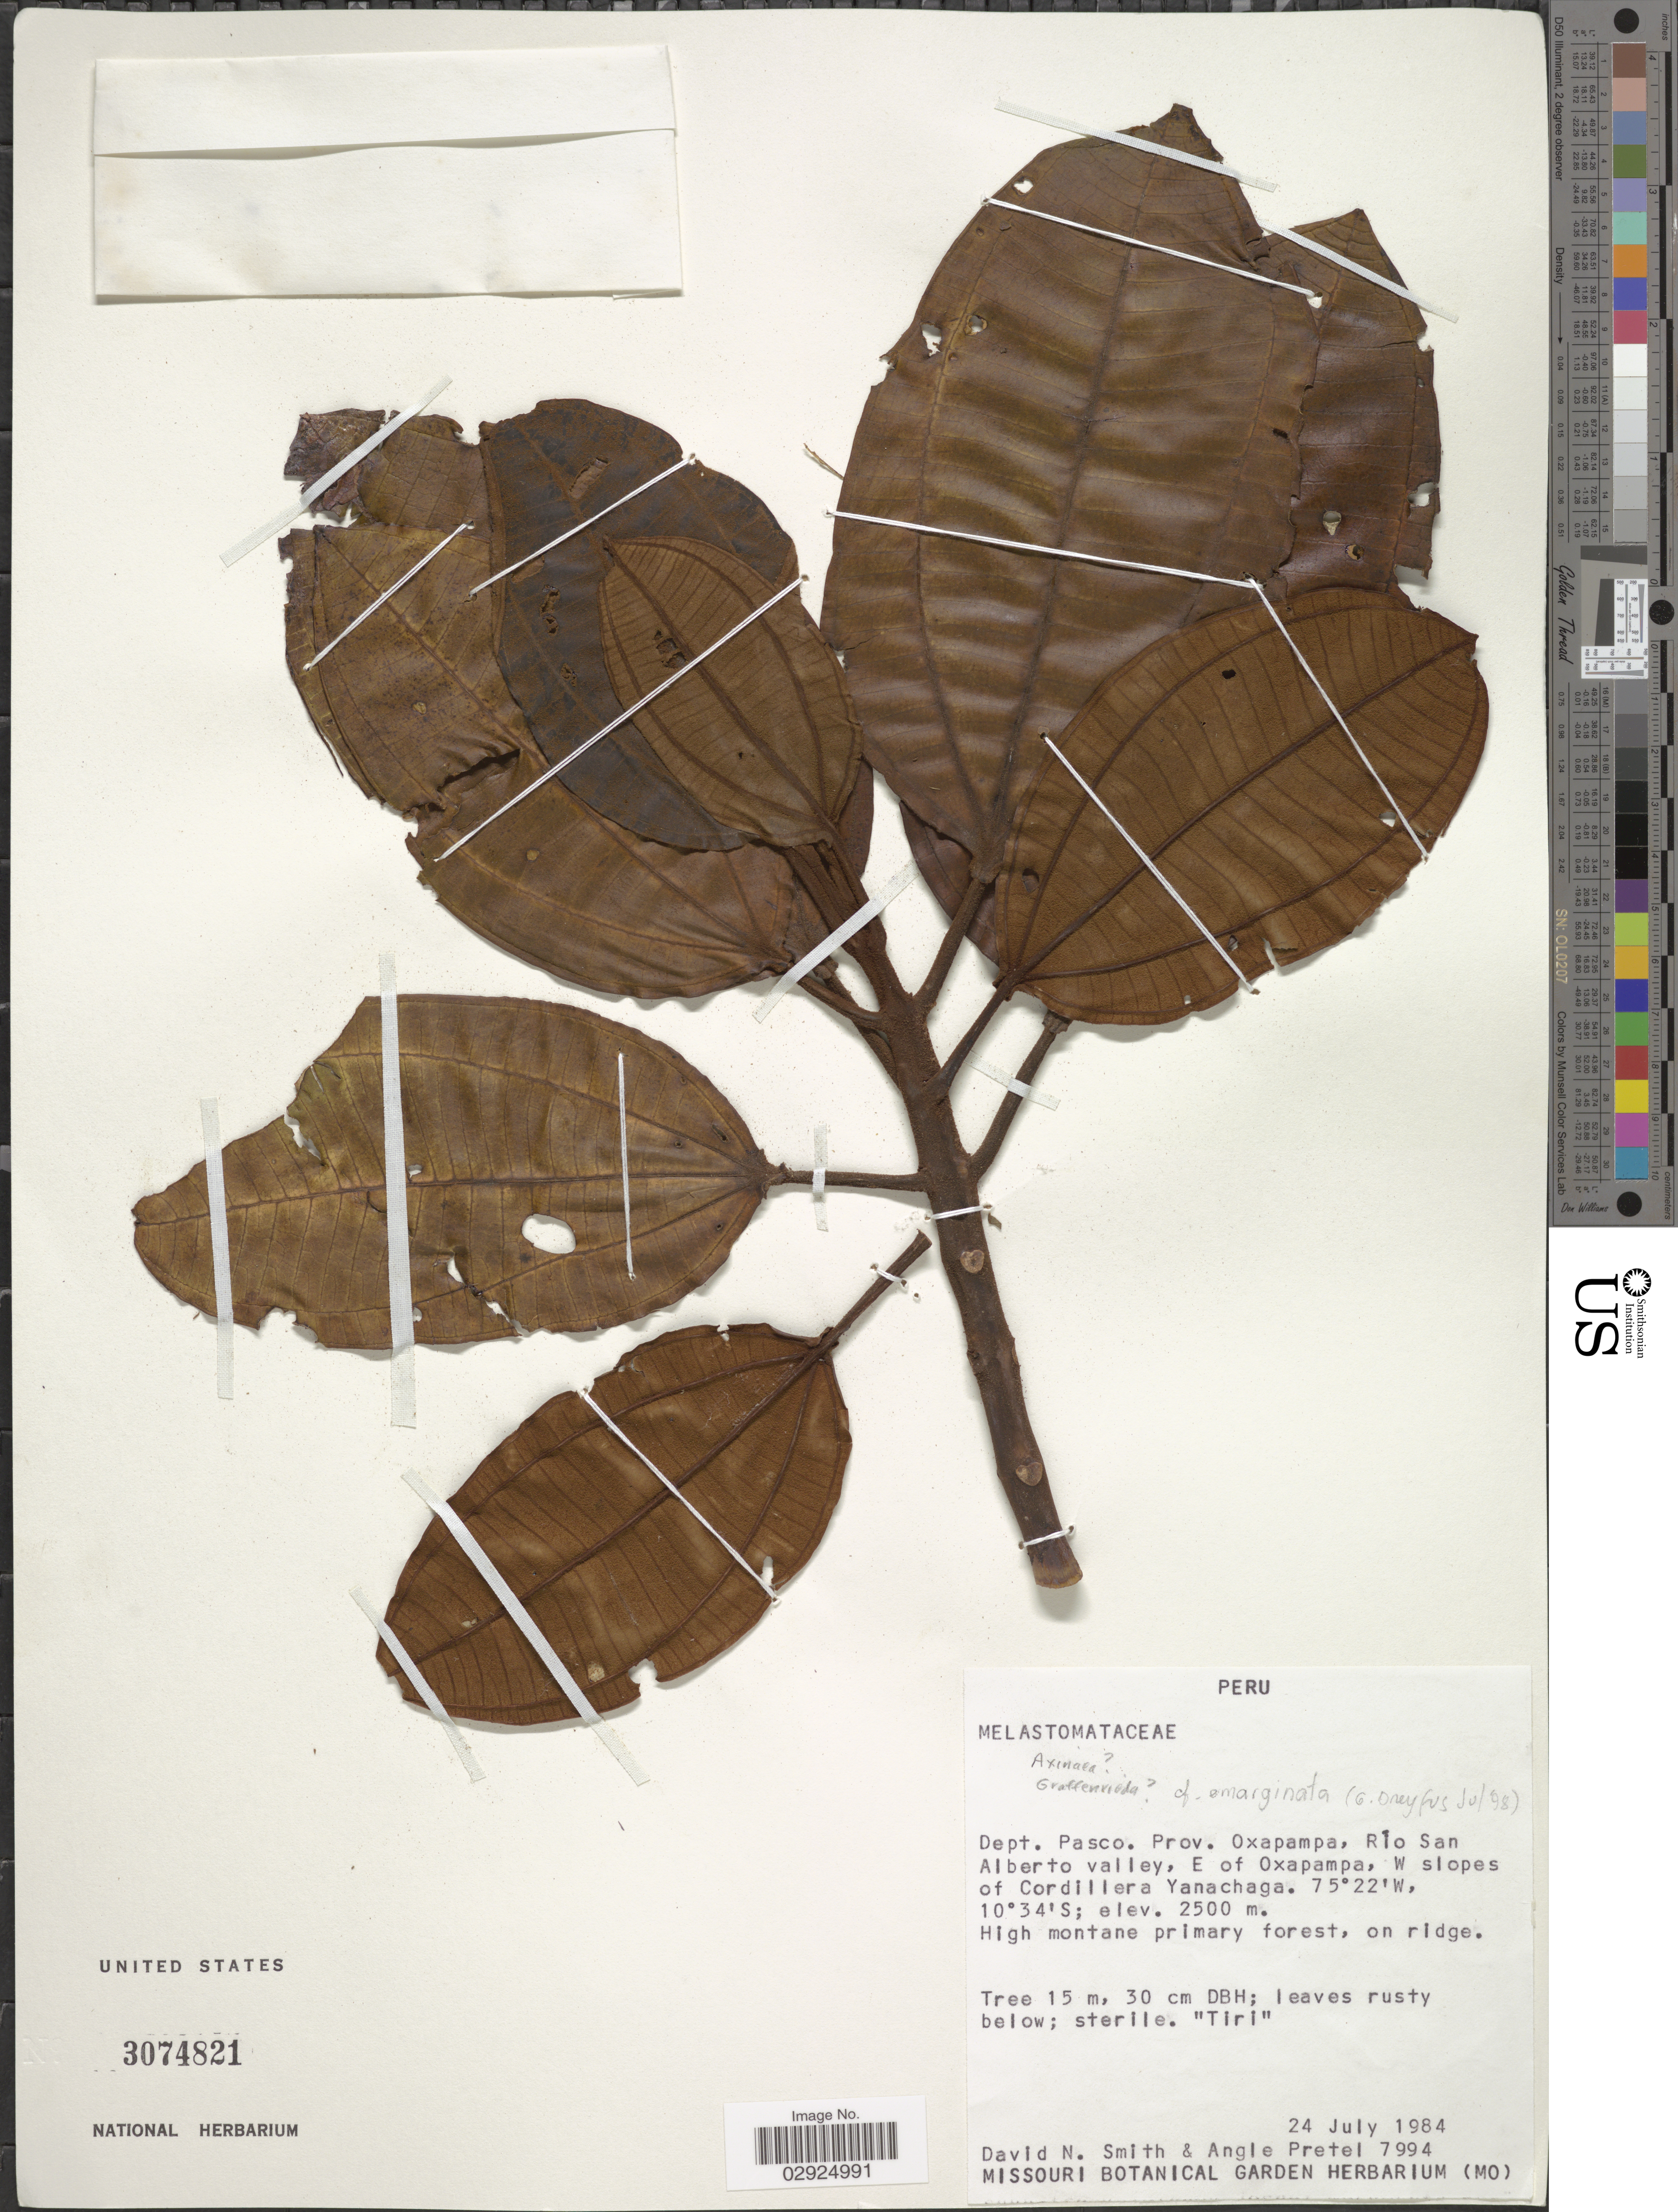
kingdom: Plantae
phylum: Tracheophyta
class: Magnoliopsida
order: Myrtales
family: Melastomataceae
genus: Axinaea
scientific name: Axinaea sp.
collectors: D. Smith & A. Pretel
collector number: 7994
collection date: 1984-07-24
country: Peru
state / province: Pasco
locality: Dept. Pasco, Prov. Oxapampa, Río San Alberto Valley, E of Oxapampa, W slopes of Cordillera Yanachaga.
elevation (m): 2500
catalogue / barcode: US 3074821